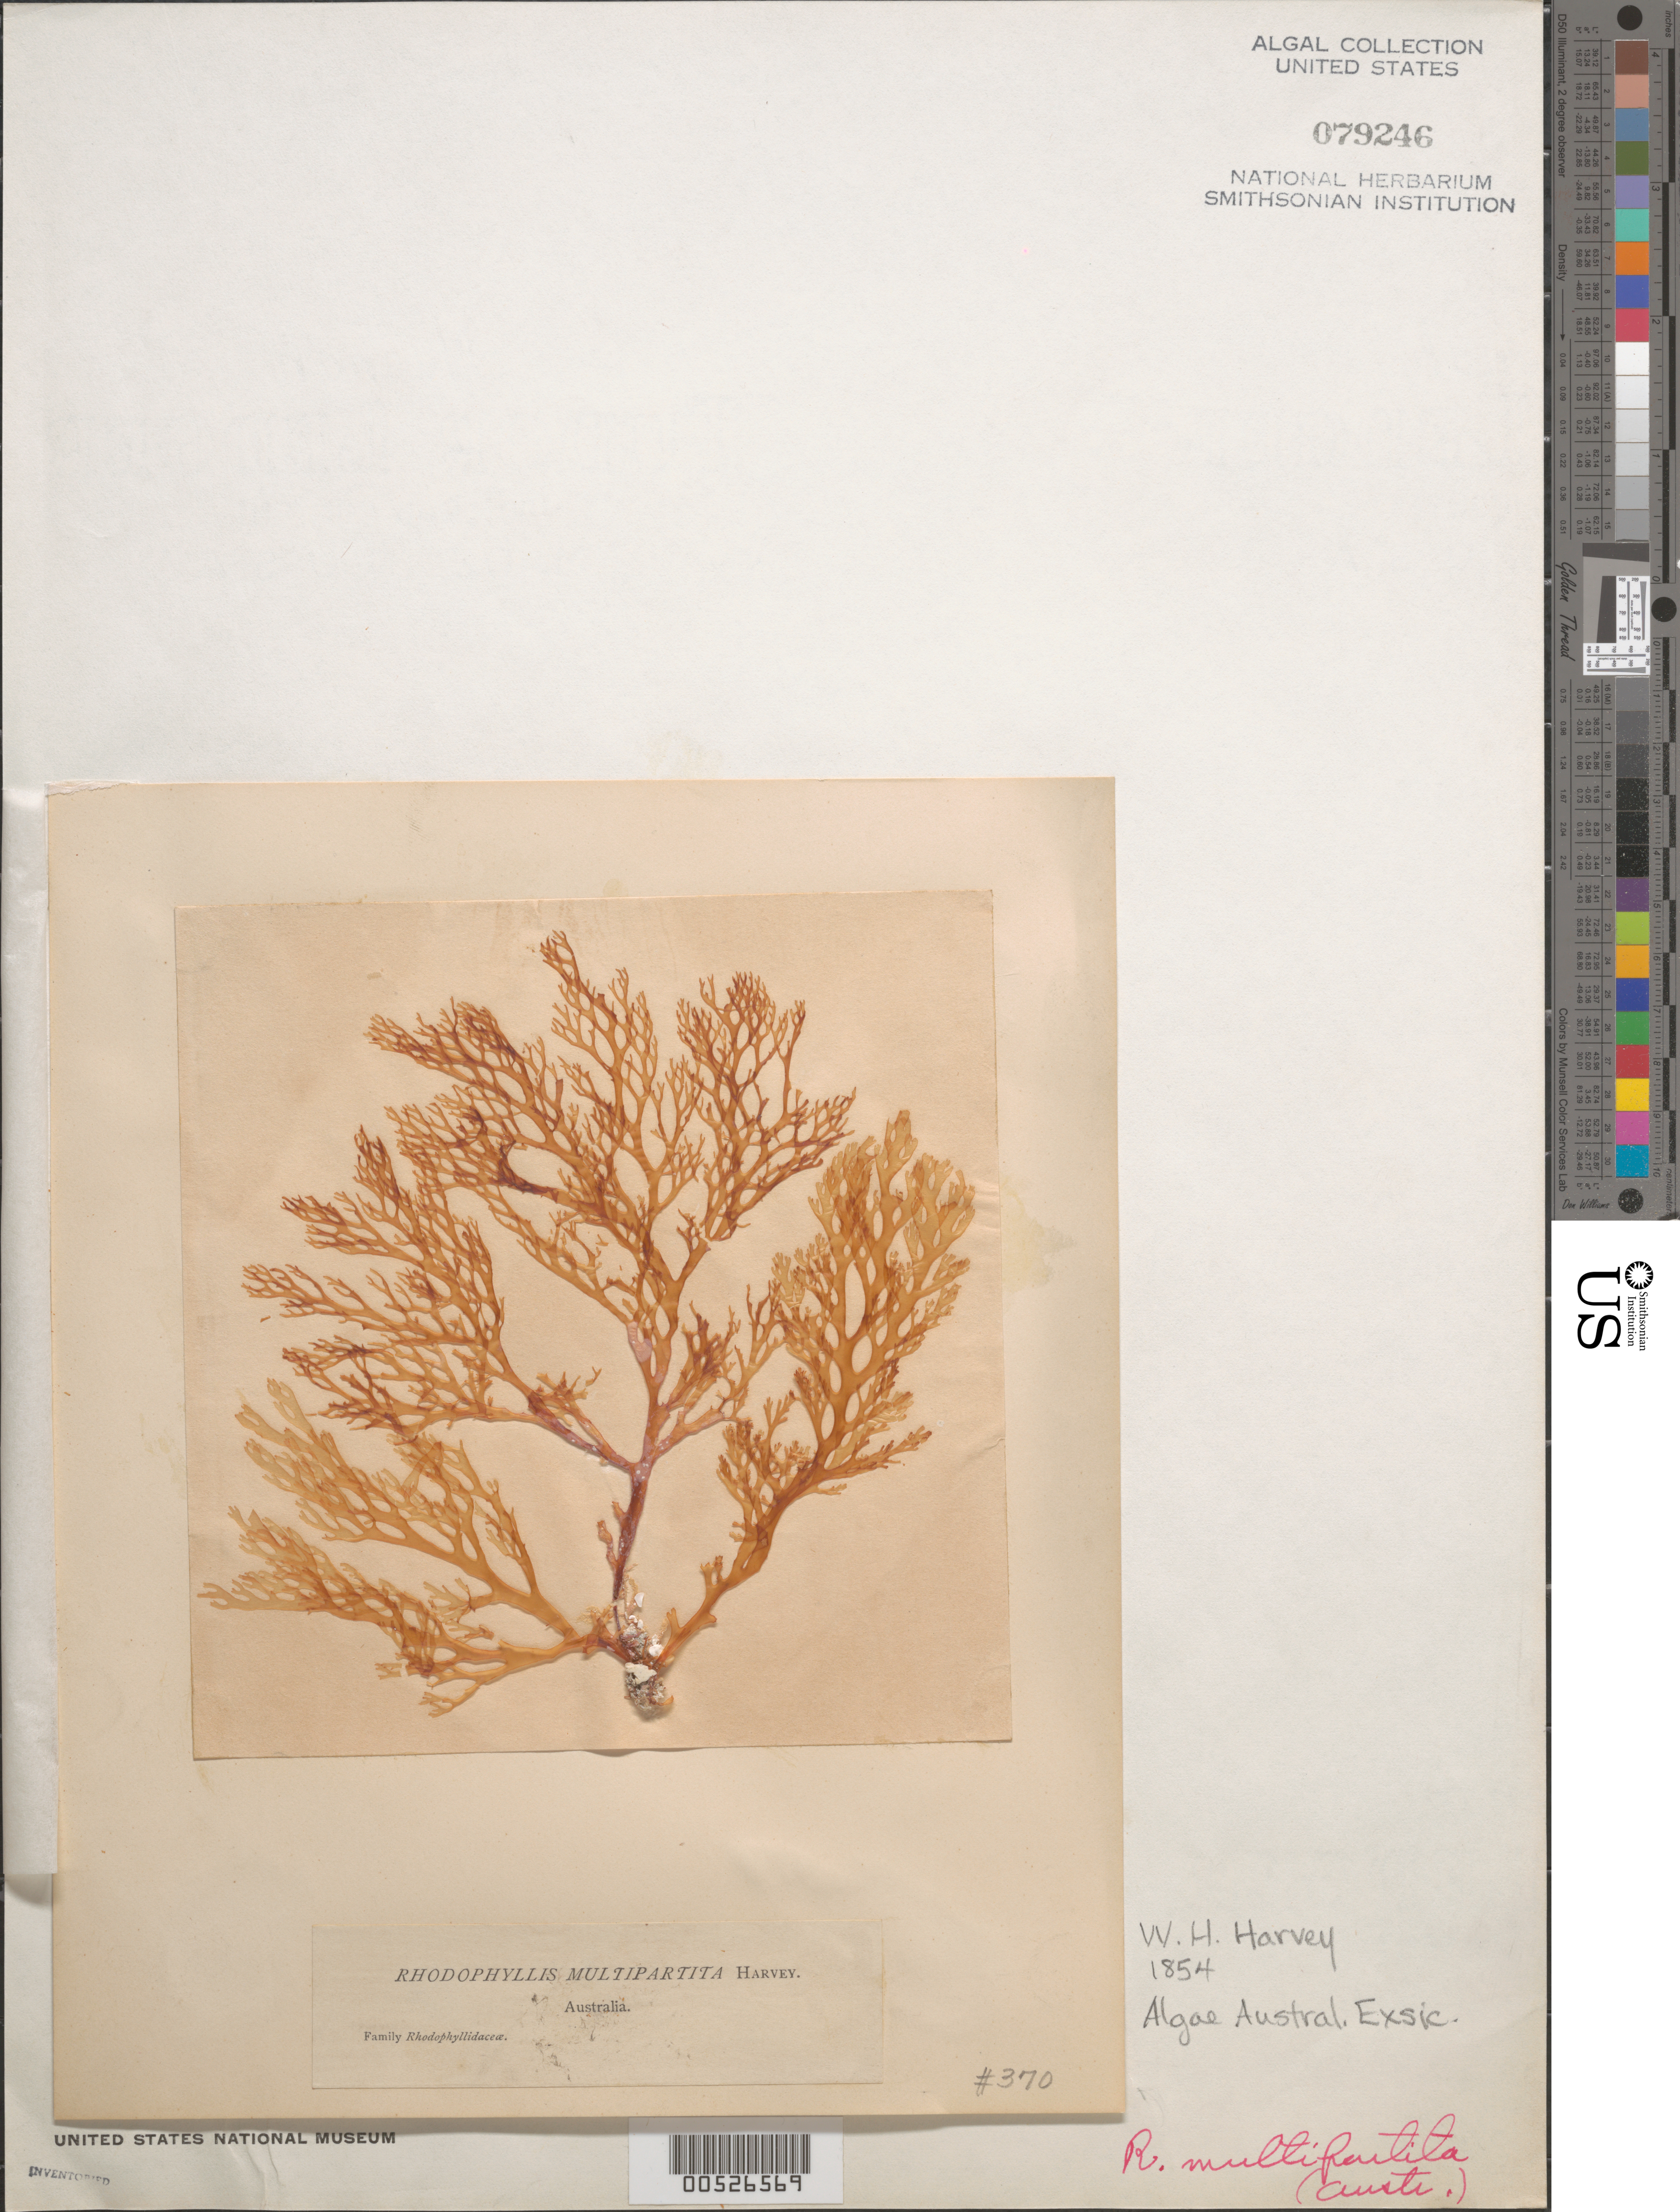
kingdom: Plantae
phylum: Rhodophyta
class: Florideophyceae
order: Gigartinales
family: Cystocloniaceae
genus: Rhodophyllis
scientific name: Rhodophyllis multipartita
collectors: W. Harvey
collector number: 370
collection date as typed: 1854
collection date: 1854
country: Australia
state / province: Western Australia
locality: Princess Royal Harbor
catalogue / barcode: US 79246